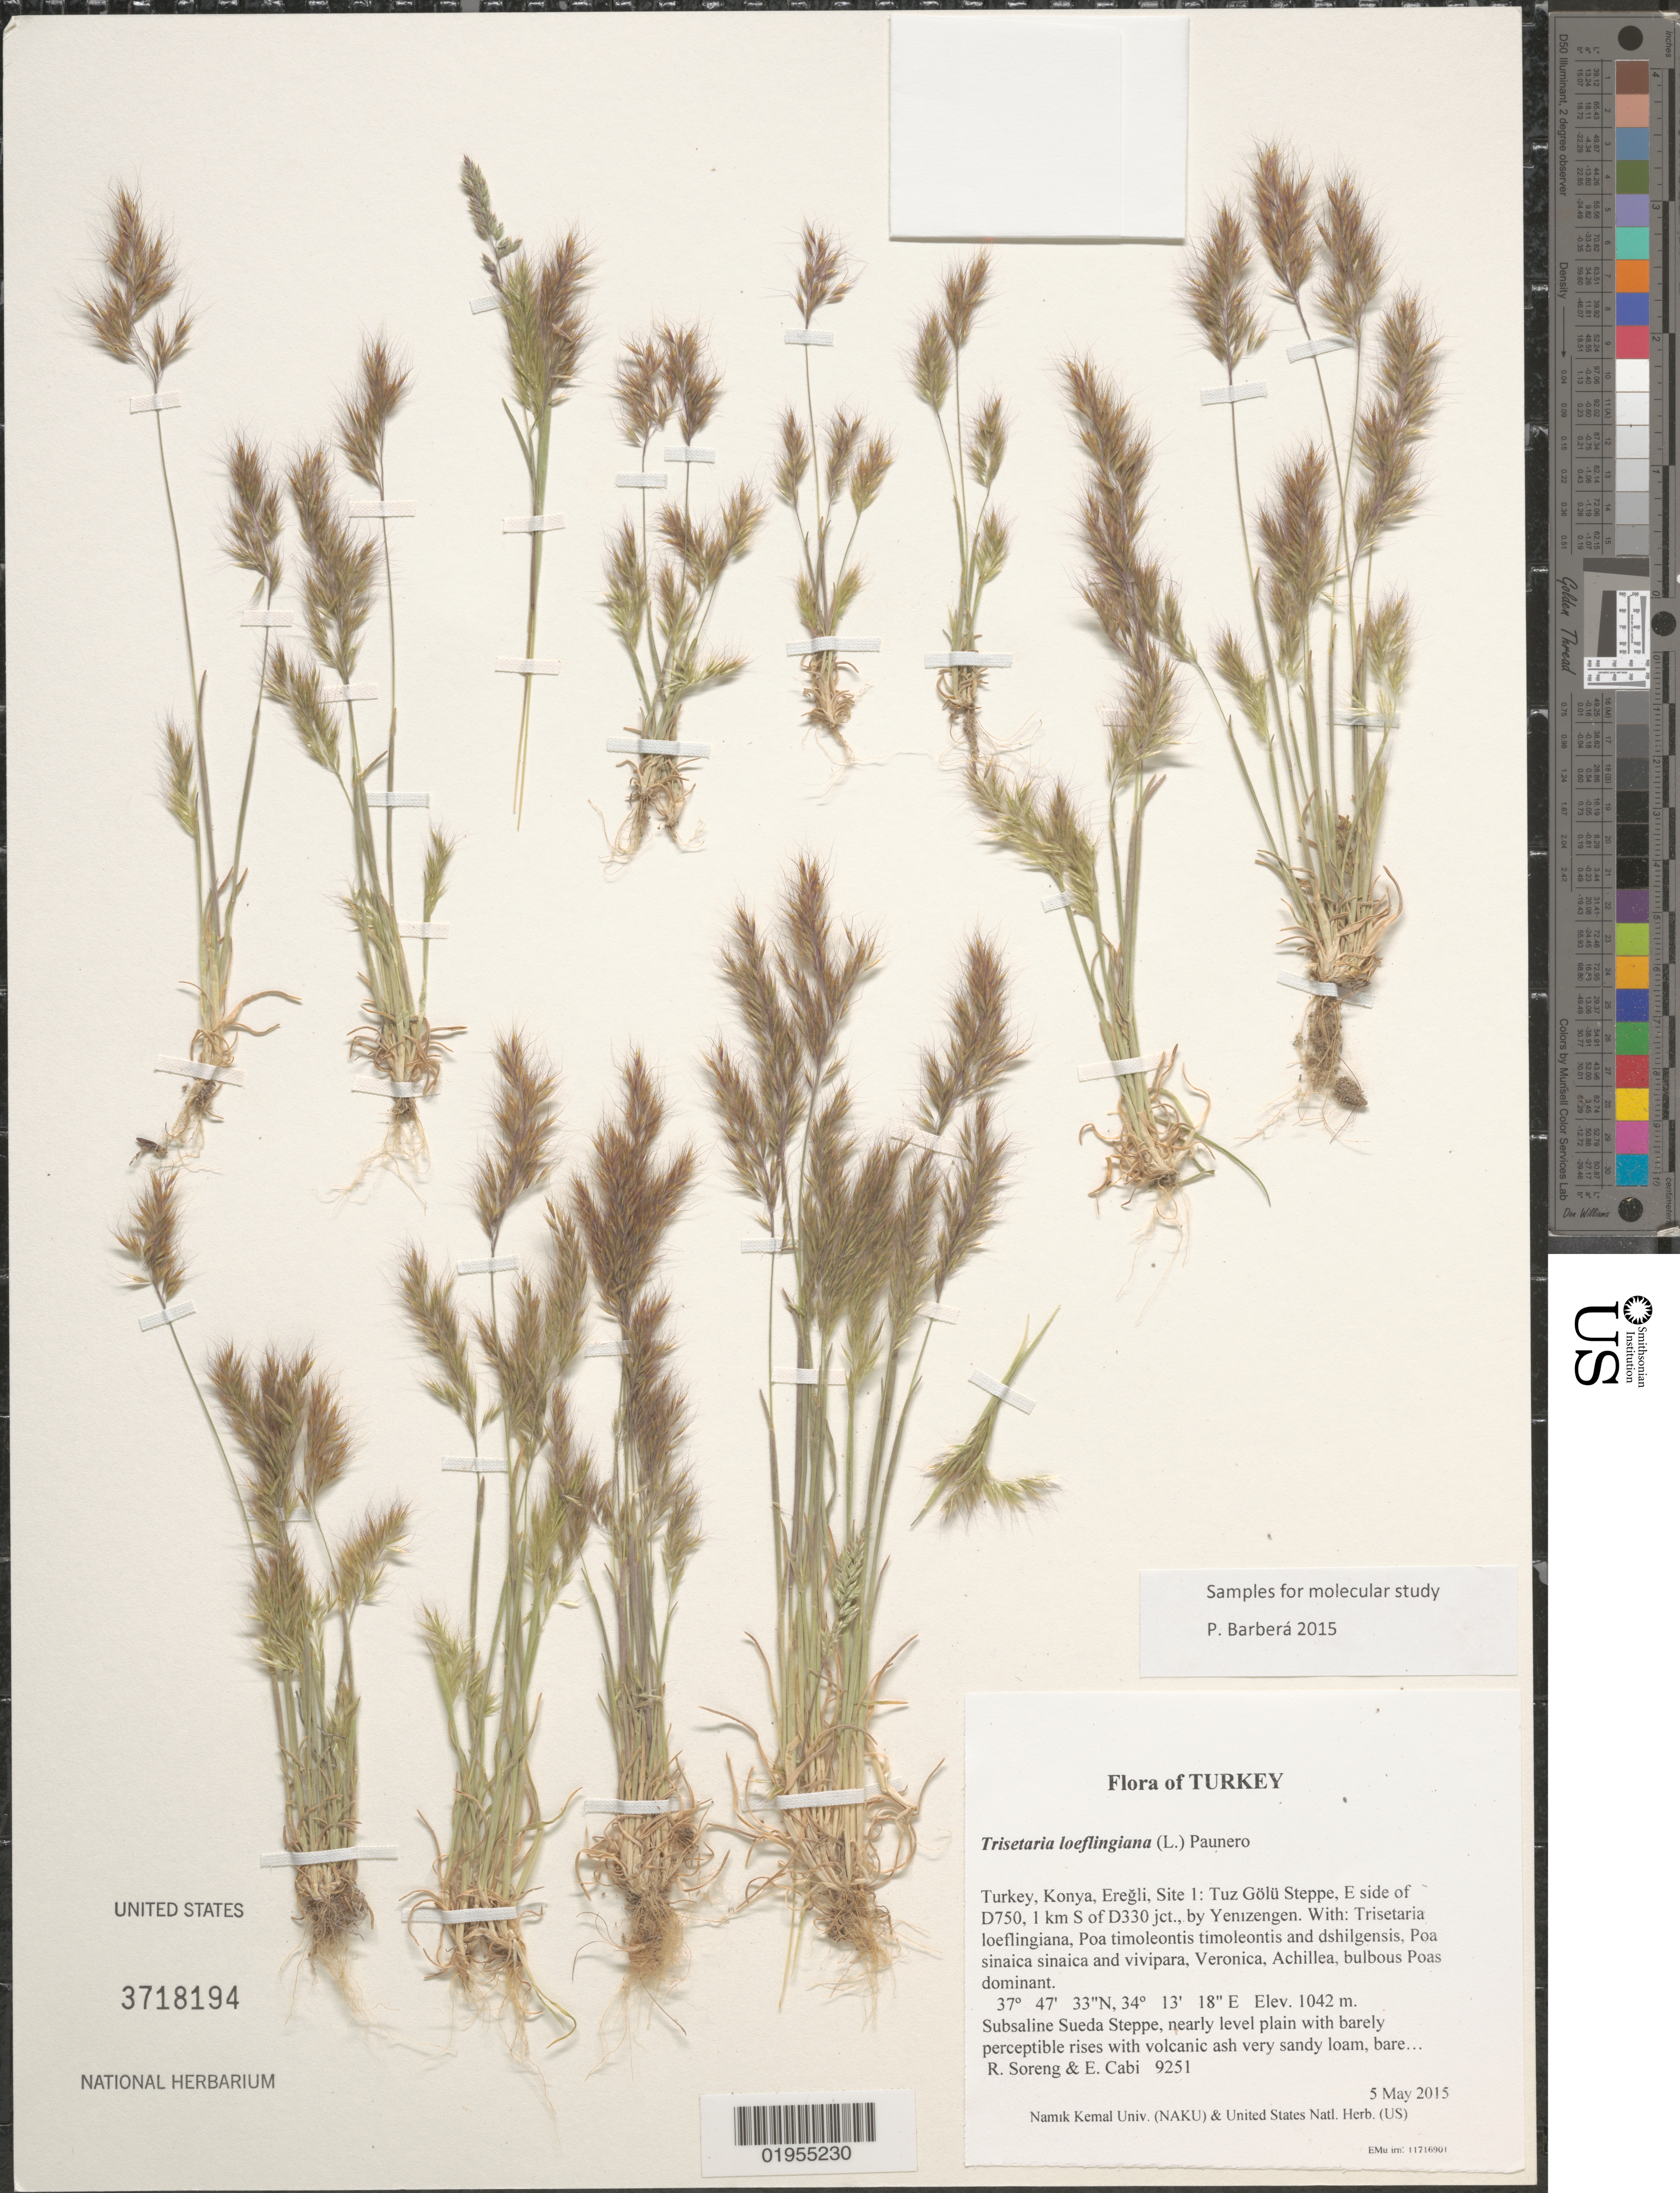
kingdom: Plantae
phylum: Tracheophyta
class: Liliopsida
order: Poales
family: Poaceae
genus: Trisetaria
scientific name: Trisetaria loeflingiana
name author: (L.) Paunero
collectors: R. J. Soreng & E. Cabi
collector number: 9251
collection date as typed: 2015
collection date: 2015-05-05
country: Turkey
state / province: Konya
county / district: Eregli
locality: Site 2: Tuz Golu Steppe, E side of D750, 1 km S of D330 jct., by Yenizengen.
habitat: Subsaline Sueda Steppe, nearly level plain with barely perceptible rises with volcanic ash very sandy loam, bare ground 25%, adjacent to subtile depressions with Alysum common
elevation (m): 1042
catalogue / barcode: US 3718194